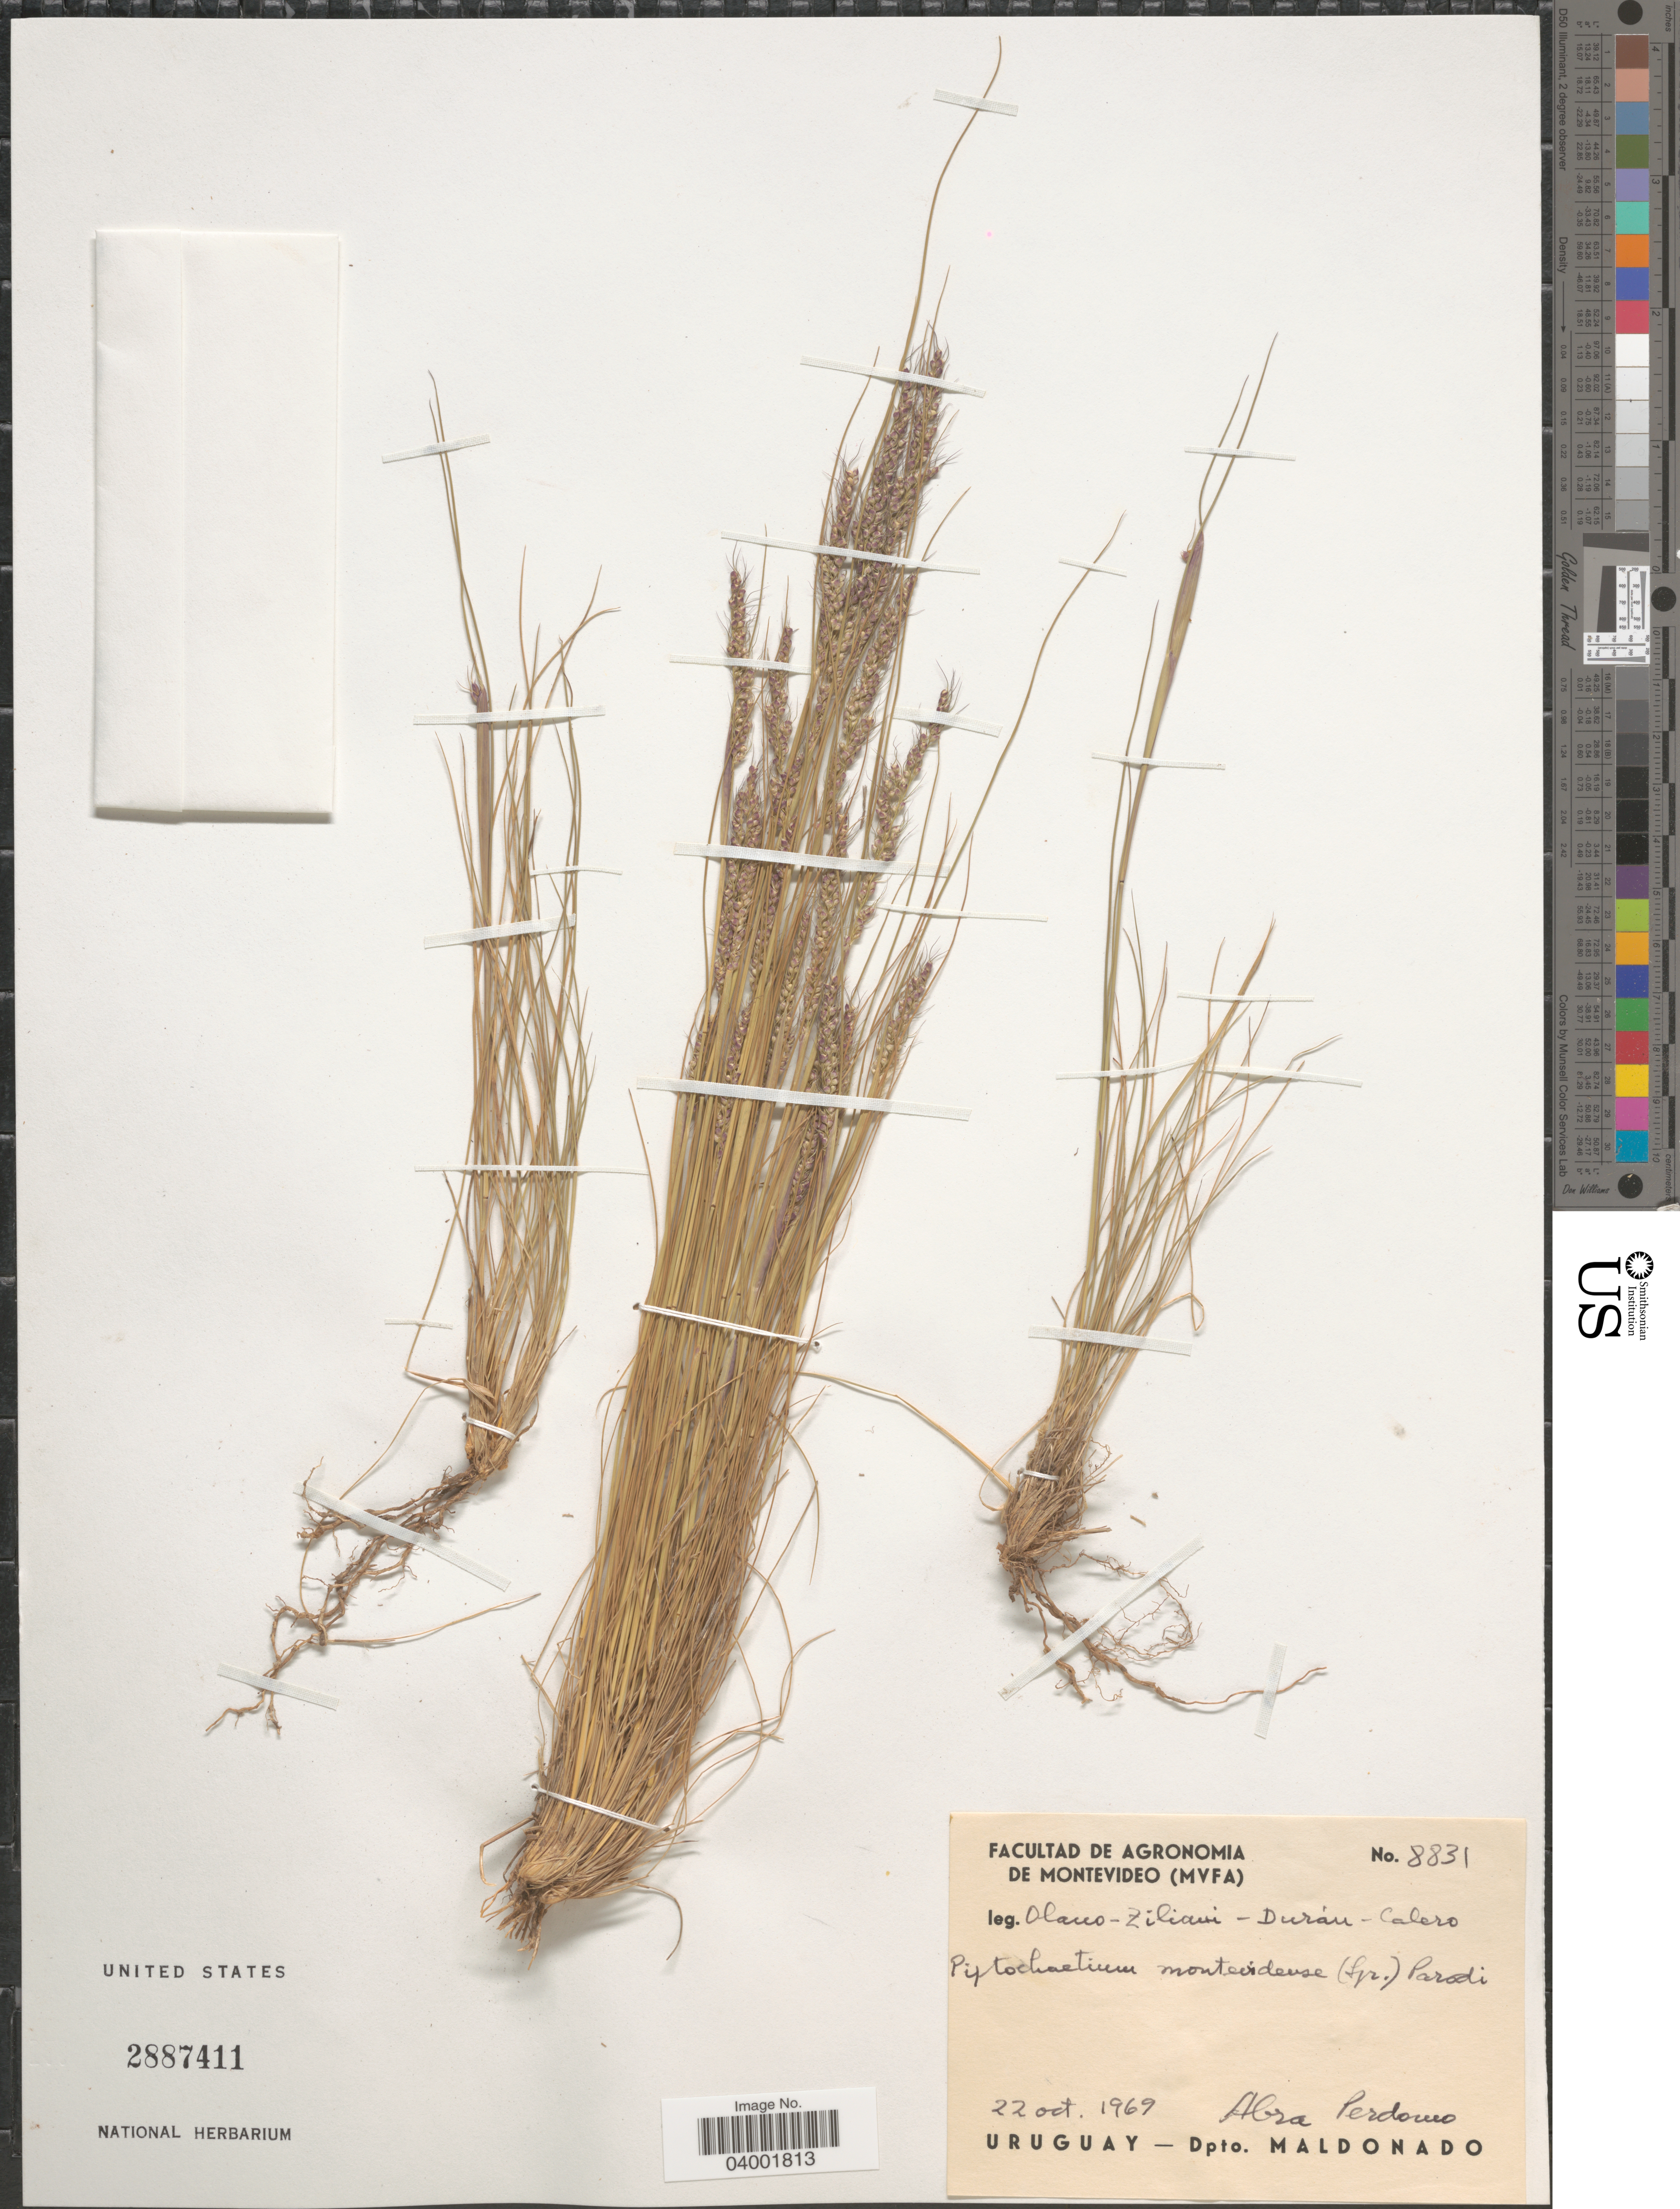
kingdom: Plantae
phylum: Tracheophyta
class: Liliopsida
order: Poales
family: Poaceae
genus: Piptochaetium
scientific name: Piptochaetium montevidense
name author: (Spreng.) Parodi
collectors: Olano, Ziliaui, Durán & V. Calero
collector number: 8831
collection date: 1969-10-22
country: Uruguay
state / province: Maldonado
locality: Abra Perdomo. Dpto. Maldonado.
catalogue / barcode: US 2887411